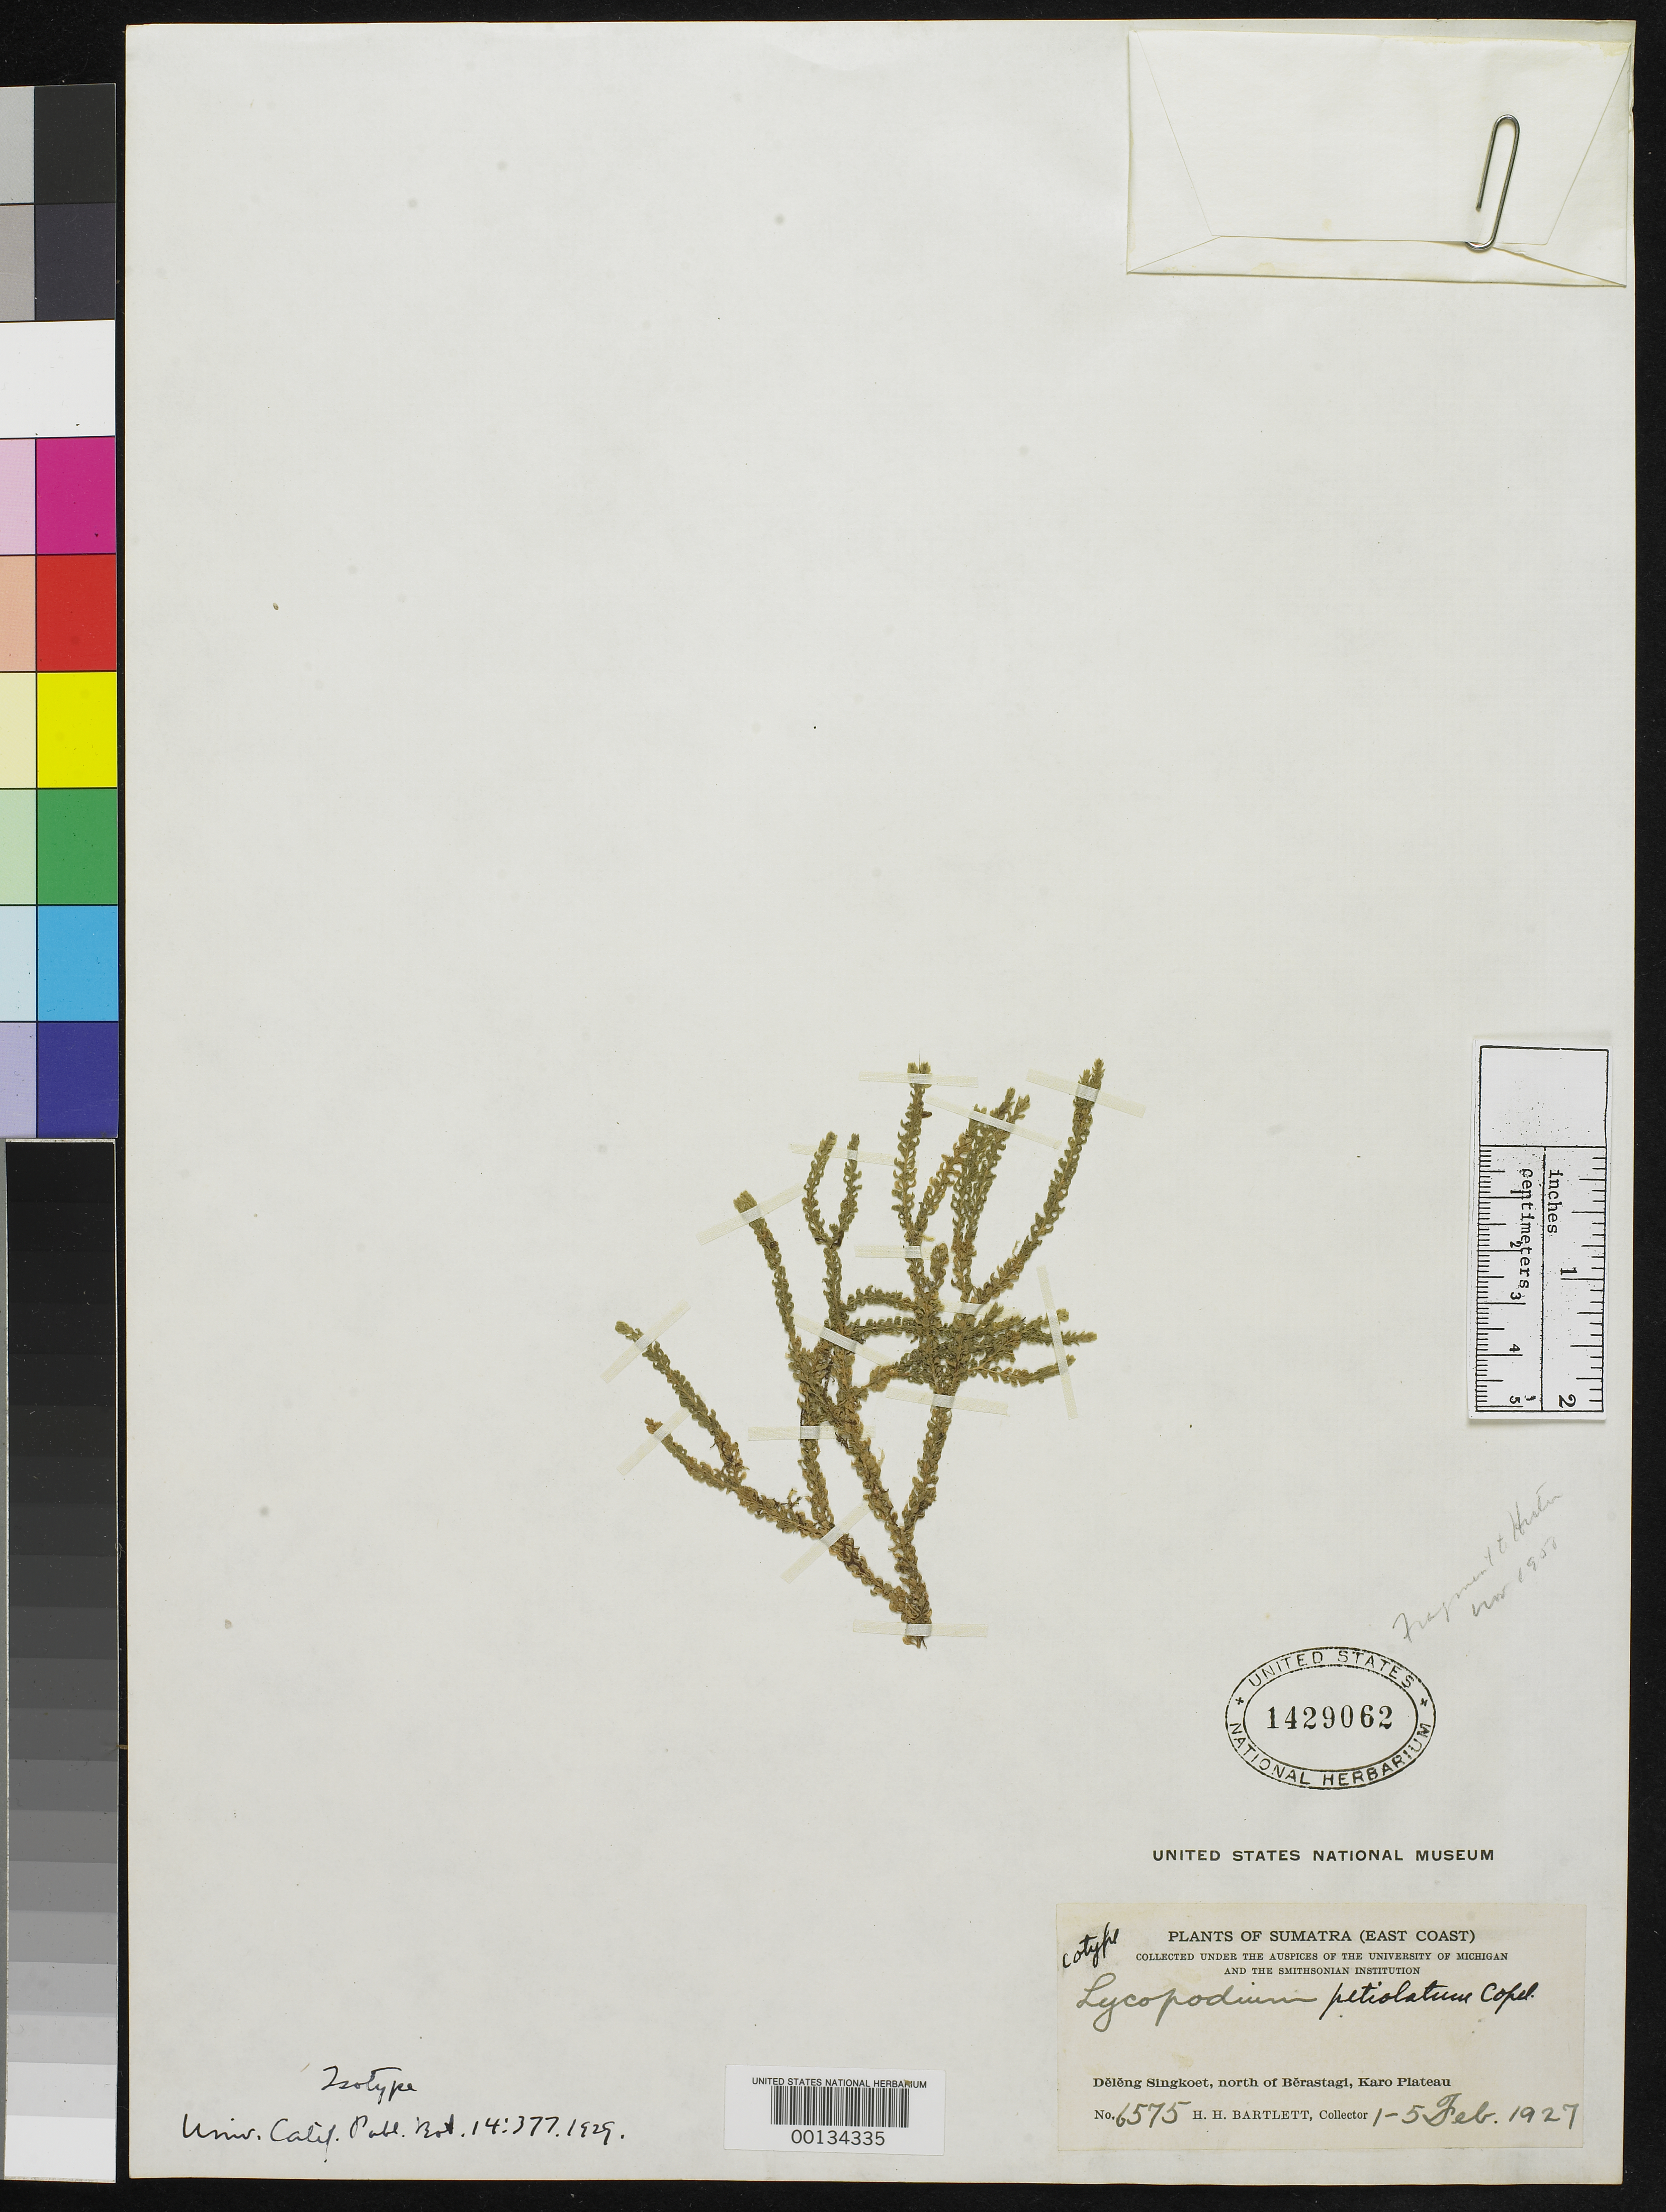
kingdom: Plantae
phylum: Tracheophyta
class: Lycopodiopsida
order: Lycopodiales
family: Lycopodiaceae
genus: Lycopodium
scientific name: Lycopodium petiolatum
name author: Copel.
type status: Type Collection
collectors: H. H. Bartlett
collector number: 6575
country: Indonesia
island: Sumatra.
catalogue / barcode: US 1429062